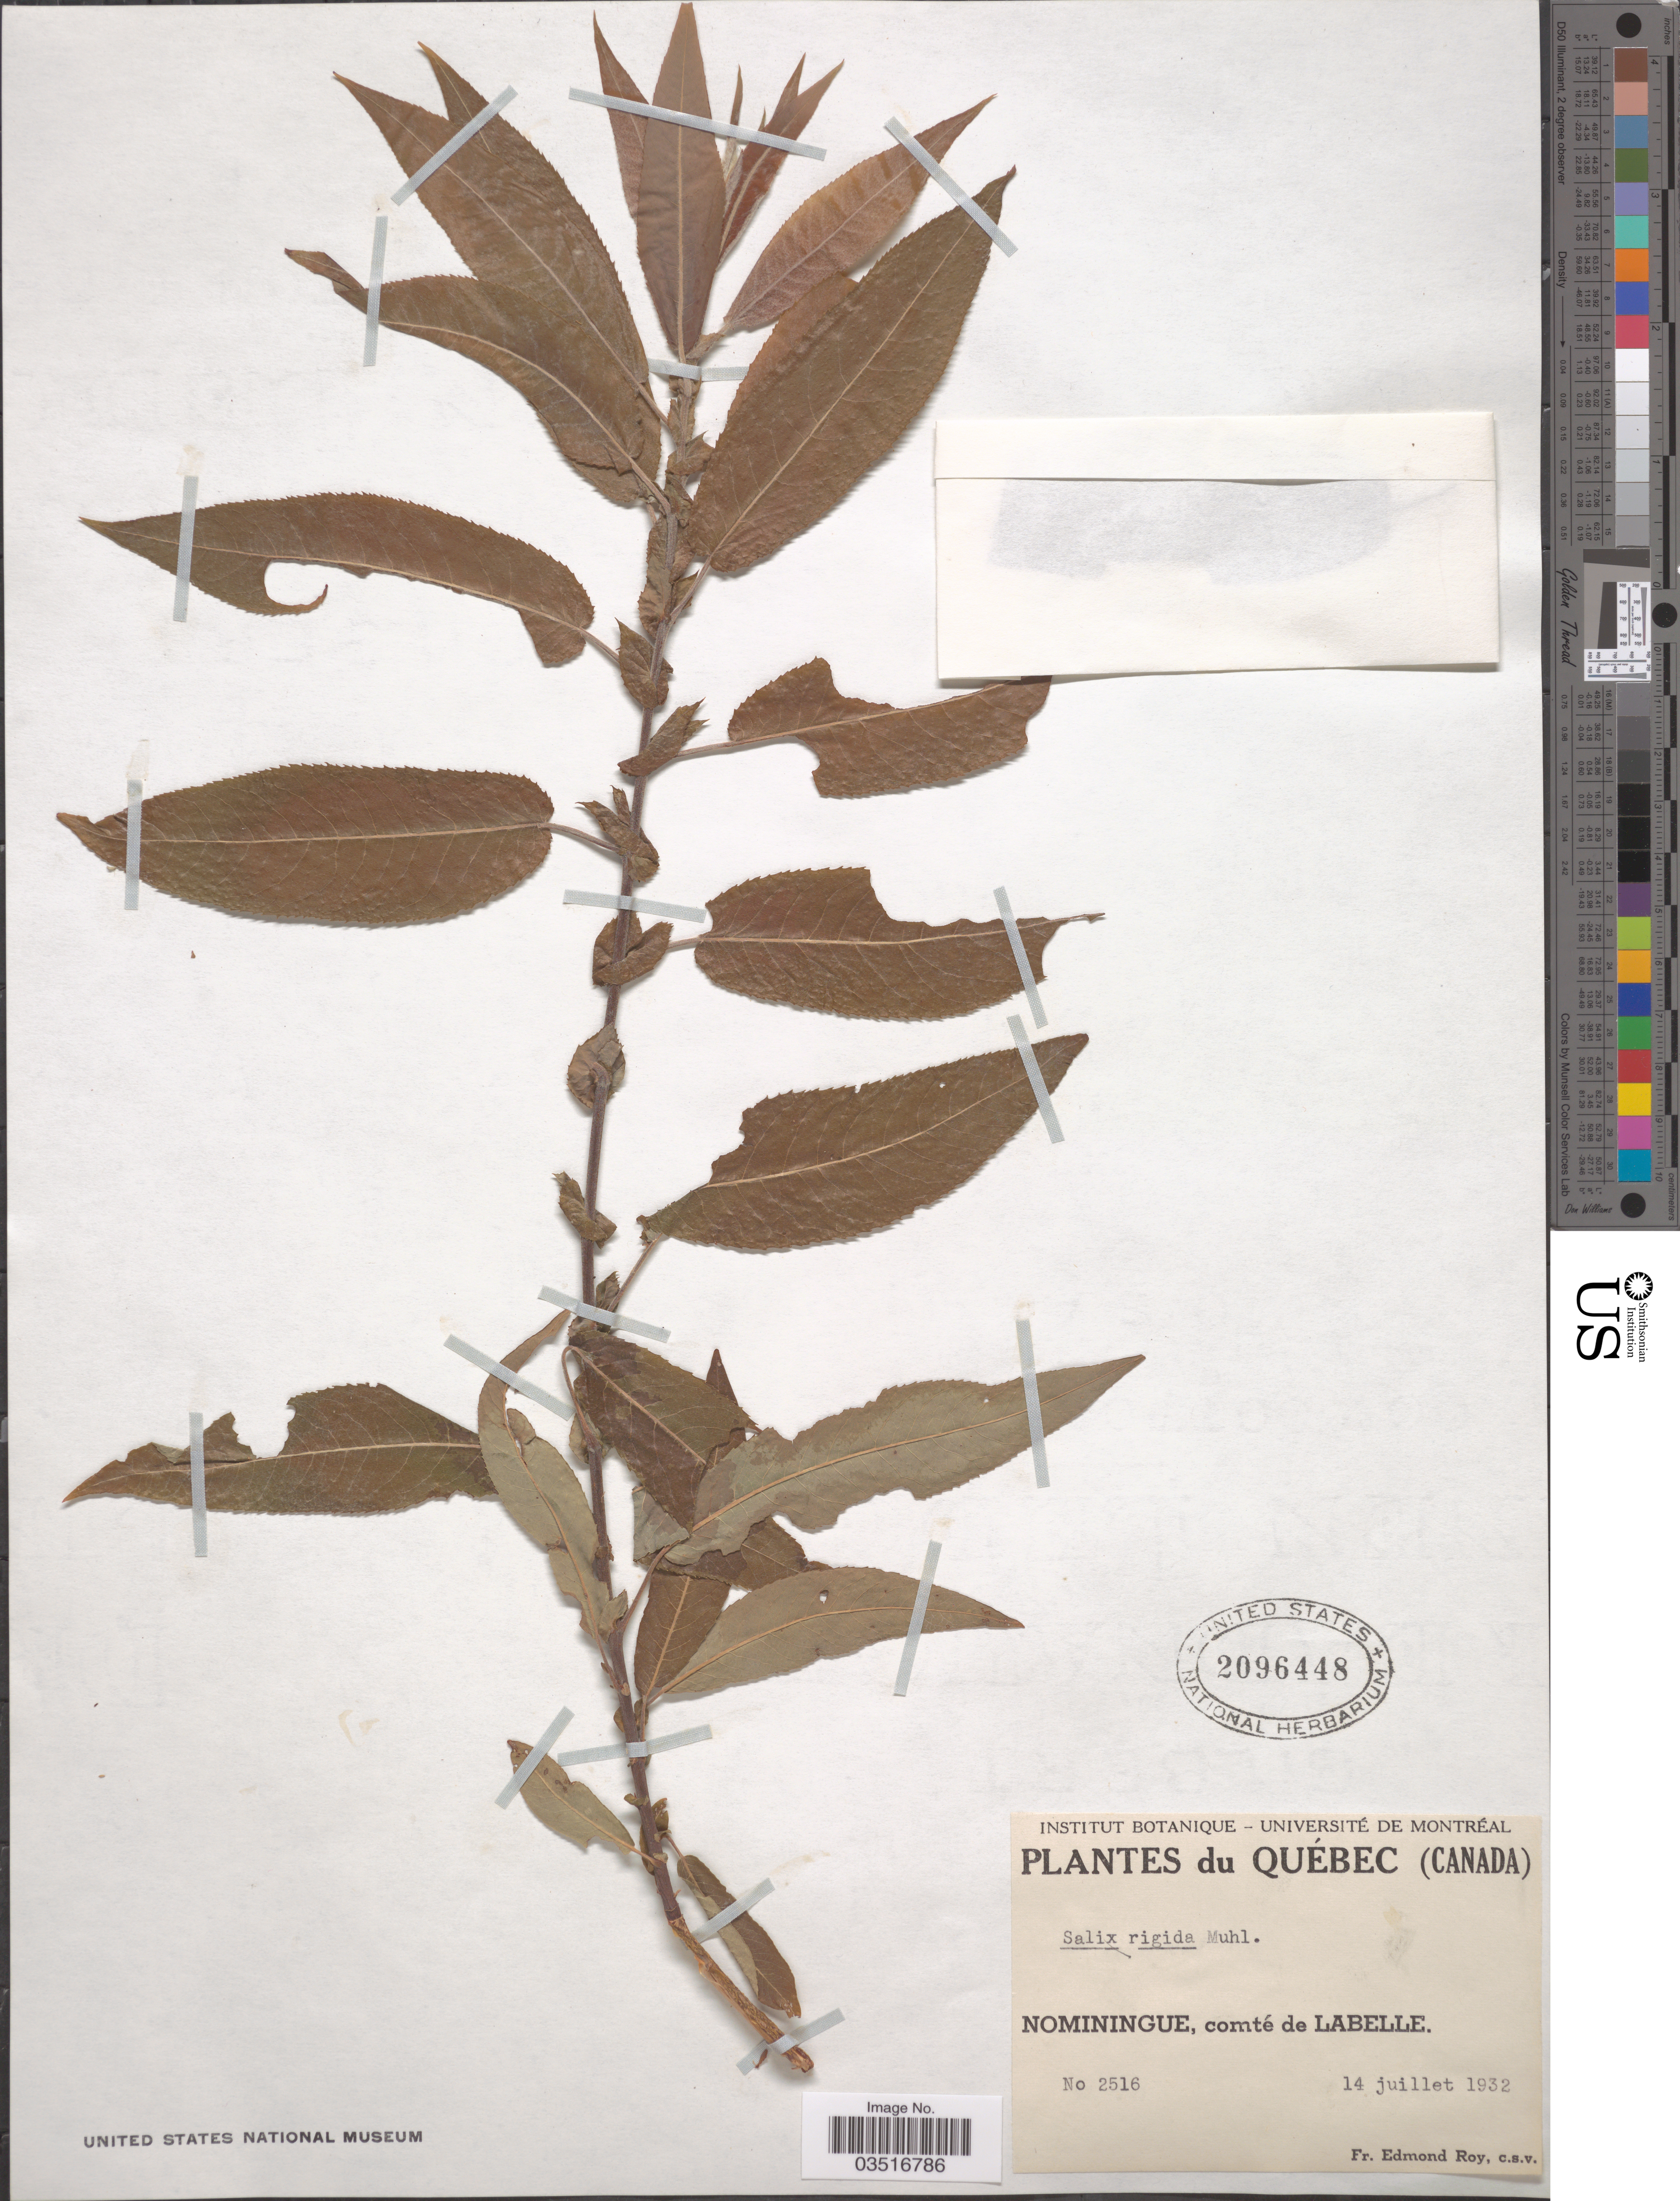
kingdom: Plantae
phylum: Tracheophyta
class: Magnoliopsida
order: Malpighiales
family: Salicaceae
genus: Salix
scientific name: Salix rigida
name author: Muhl.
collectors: E. Roy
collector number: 2516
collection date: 1932-06-14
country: Canada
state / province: Quebec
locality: Nominingue, comté de Labelle.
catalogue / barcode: US 2096448